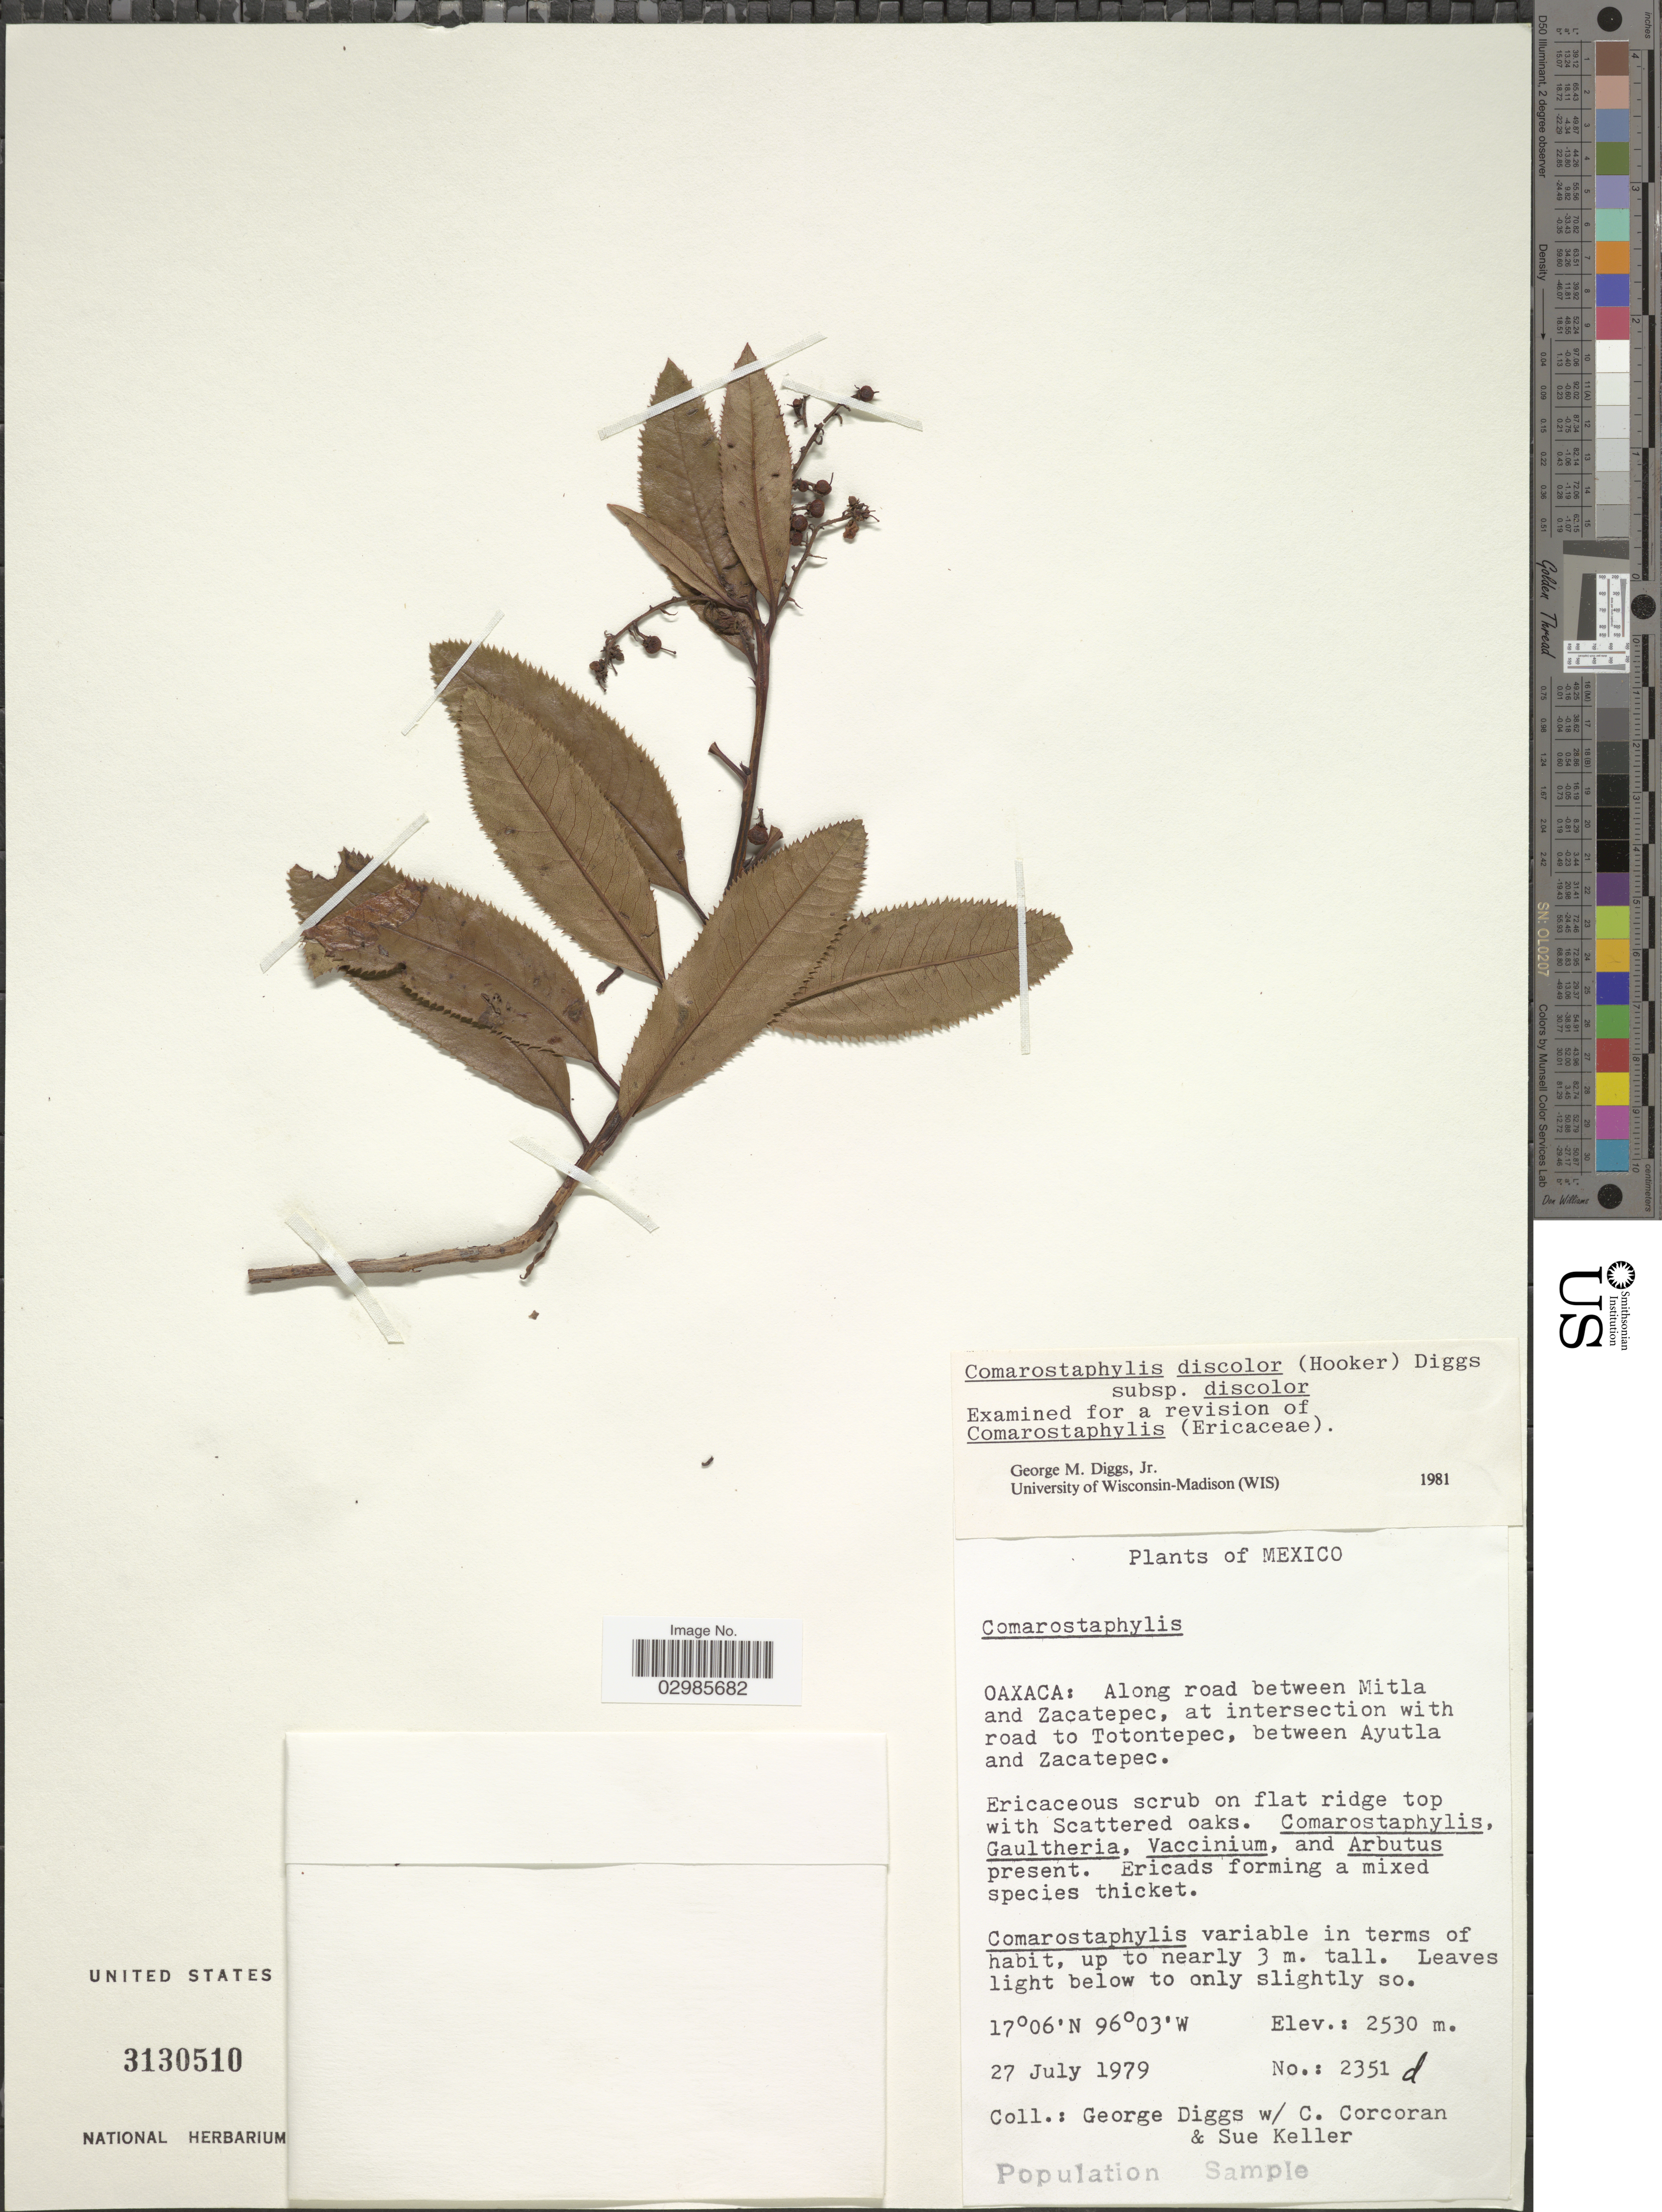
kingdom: Plantae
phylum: Tracheophyta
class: Magnoliopsida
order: Ericales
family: Ericaceae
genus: Comarostaphylis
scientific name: Comarostaphylis discolor subsp. discolor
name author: (Hook.) Diggs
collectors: G. Diggs, C. Corcoran & S. Keller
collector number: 2351d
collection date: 1979-07-27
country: Mexico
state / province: Oaxaca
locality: Along road between Mitla and Zacatepec, at intersection with road to Totontepec, between Ayutla and Zacatepec.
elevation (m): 2530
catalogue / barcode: US 3130510